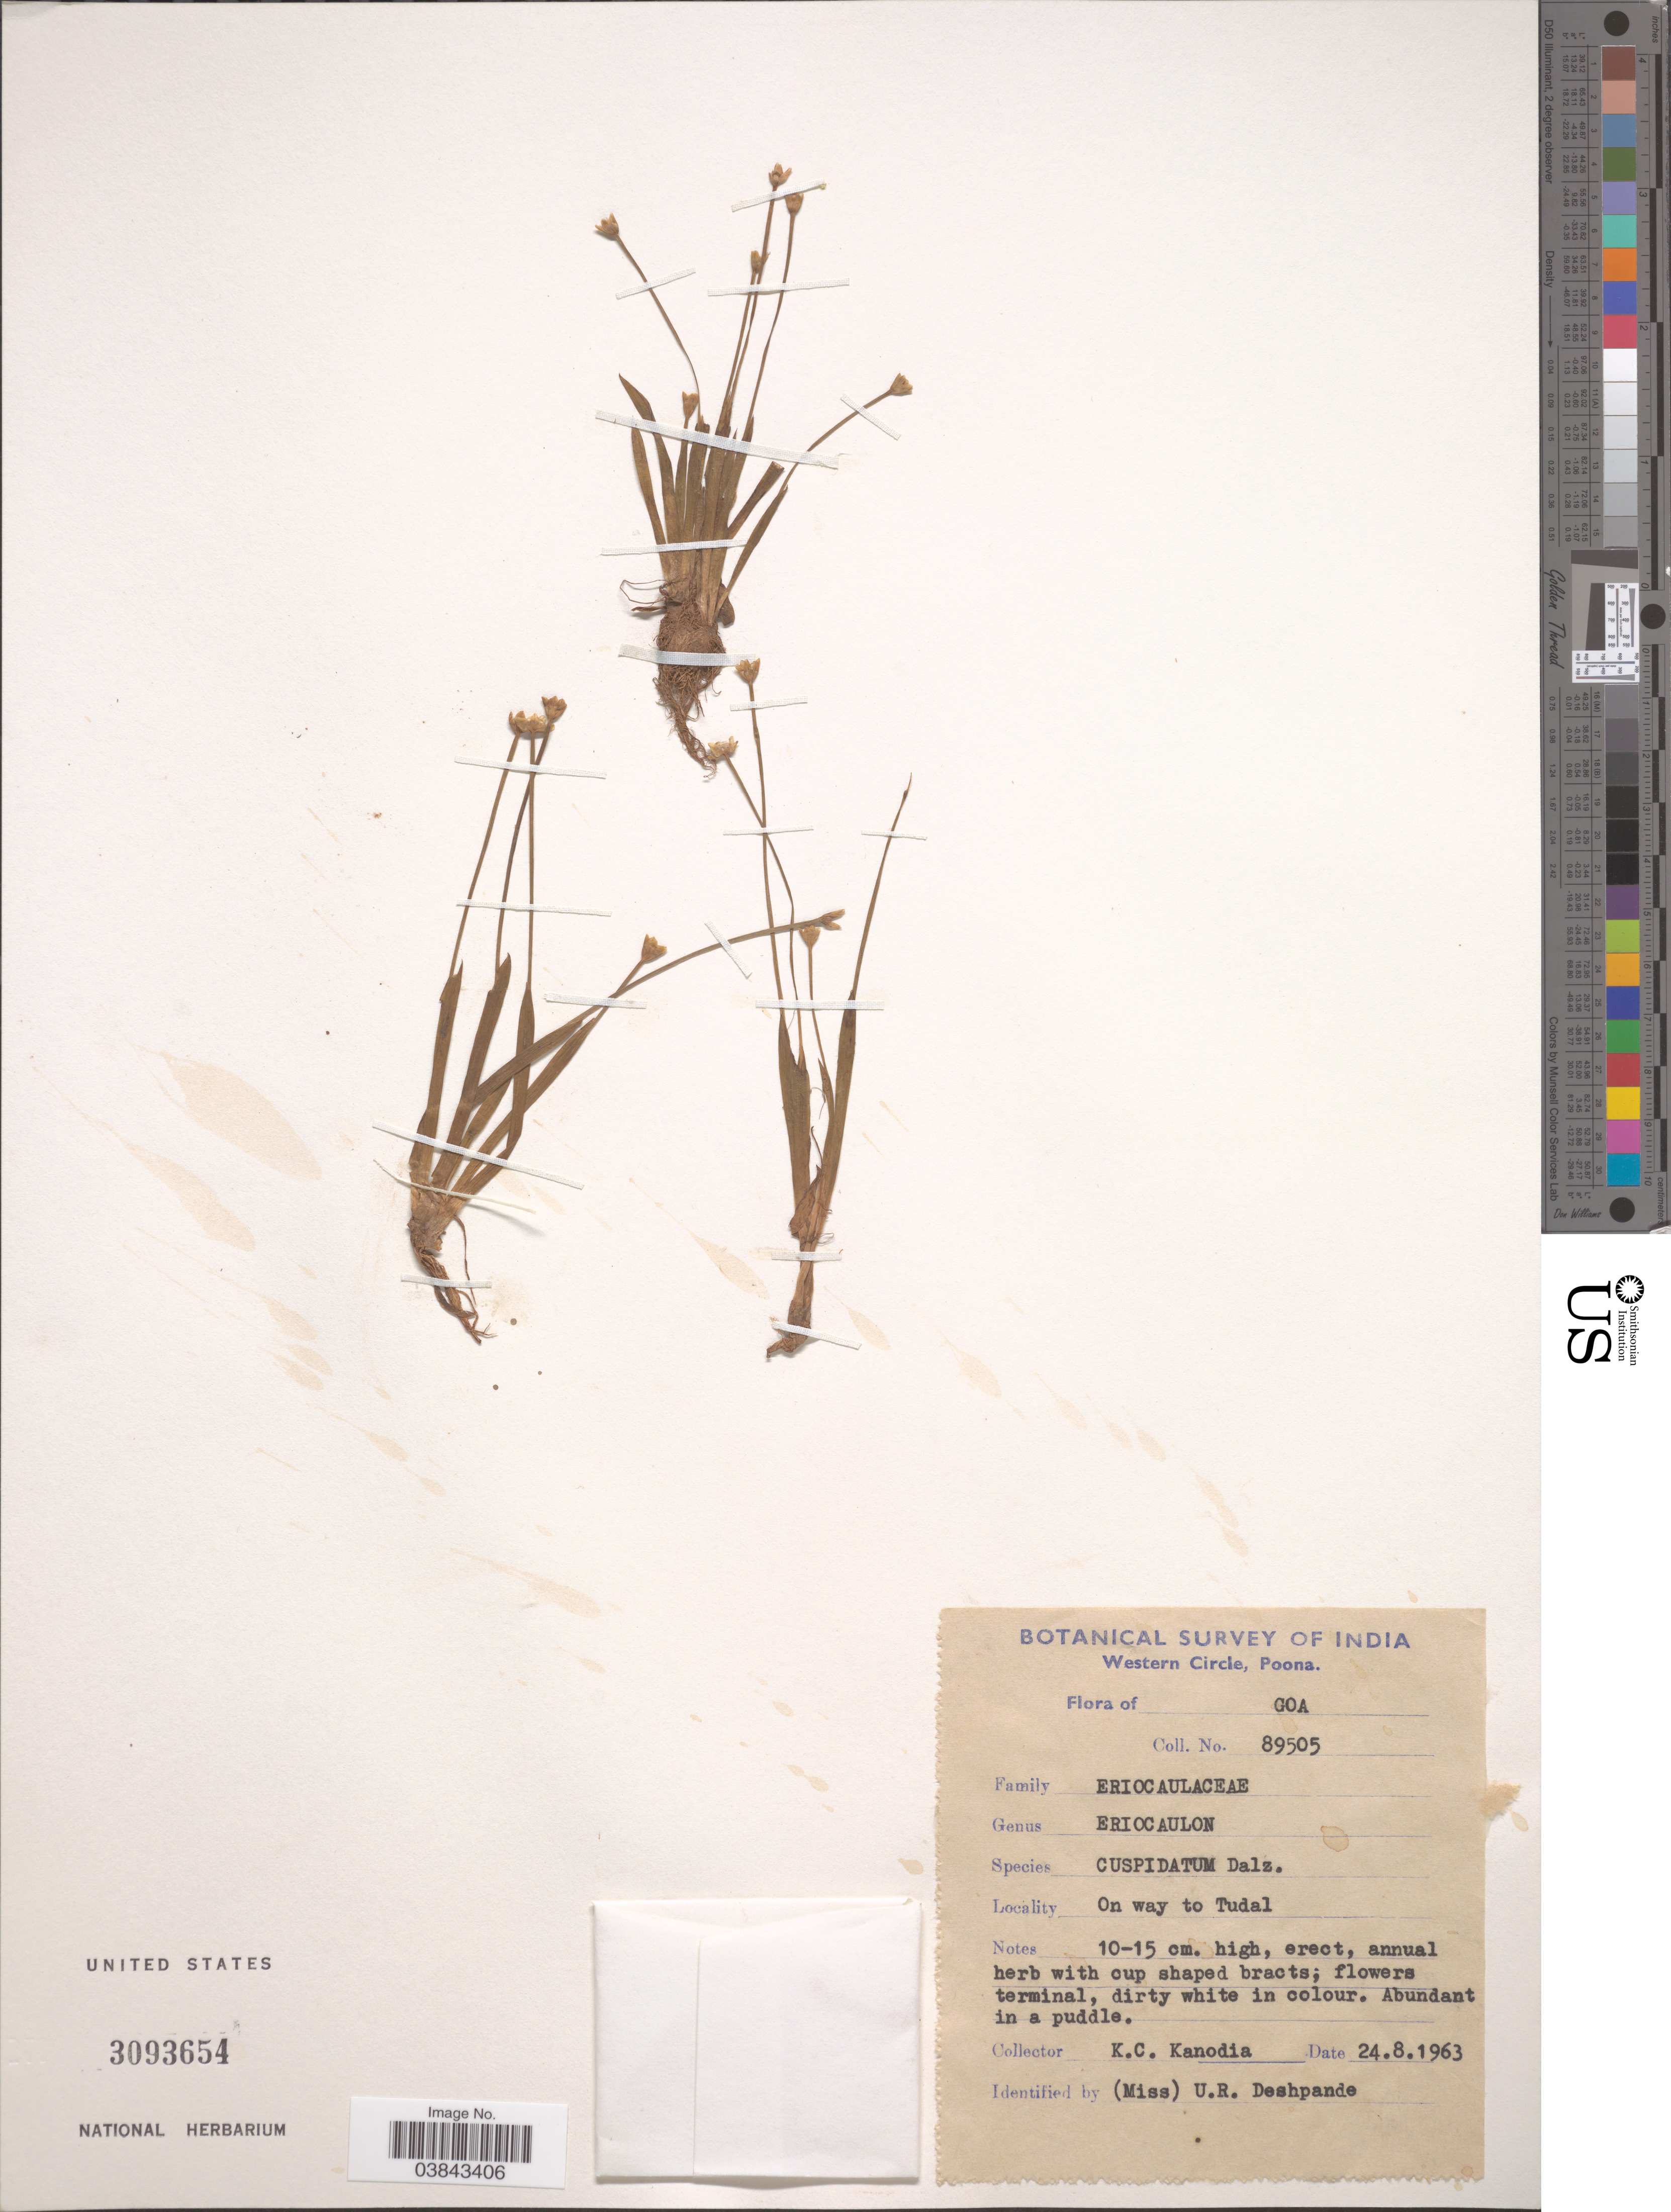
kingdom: Plantae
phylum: Tracheophyta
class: Liliopsida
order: Poales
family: Eriocaulaceae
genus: Eriocaulon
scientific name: Eriocaulon cuspidatum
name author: Dalzell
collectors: K. Kanodia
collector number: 89505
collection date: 1963-08-24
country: India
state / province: Goa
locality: On way to Tudal.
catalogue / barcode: US 3093654